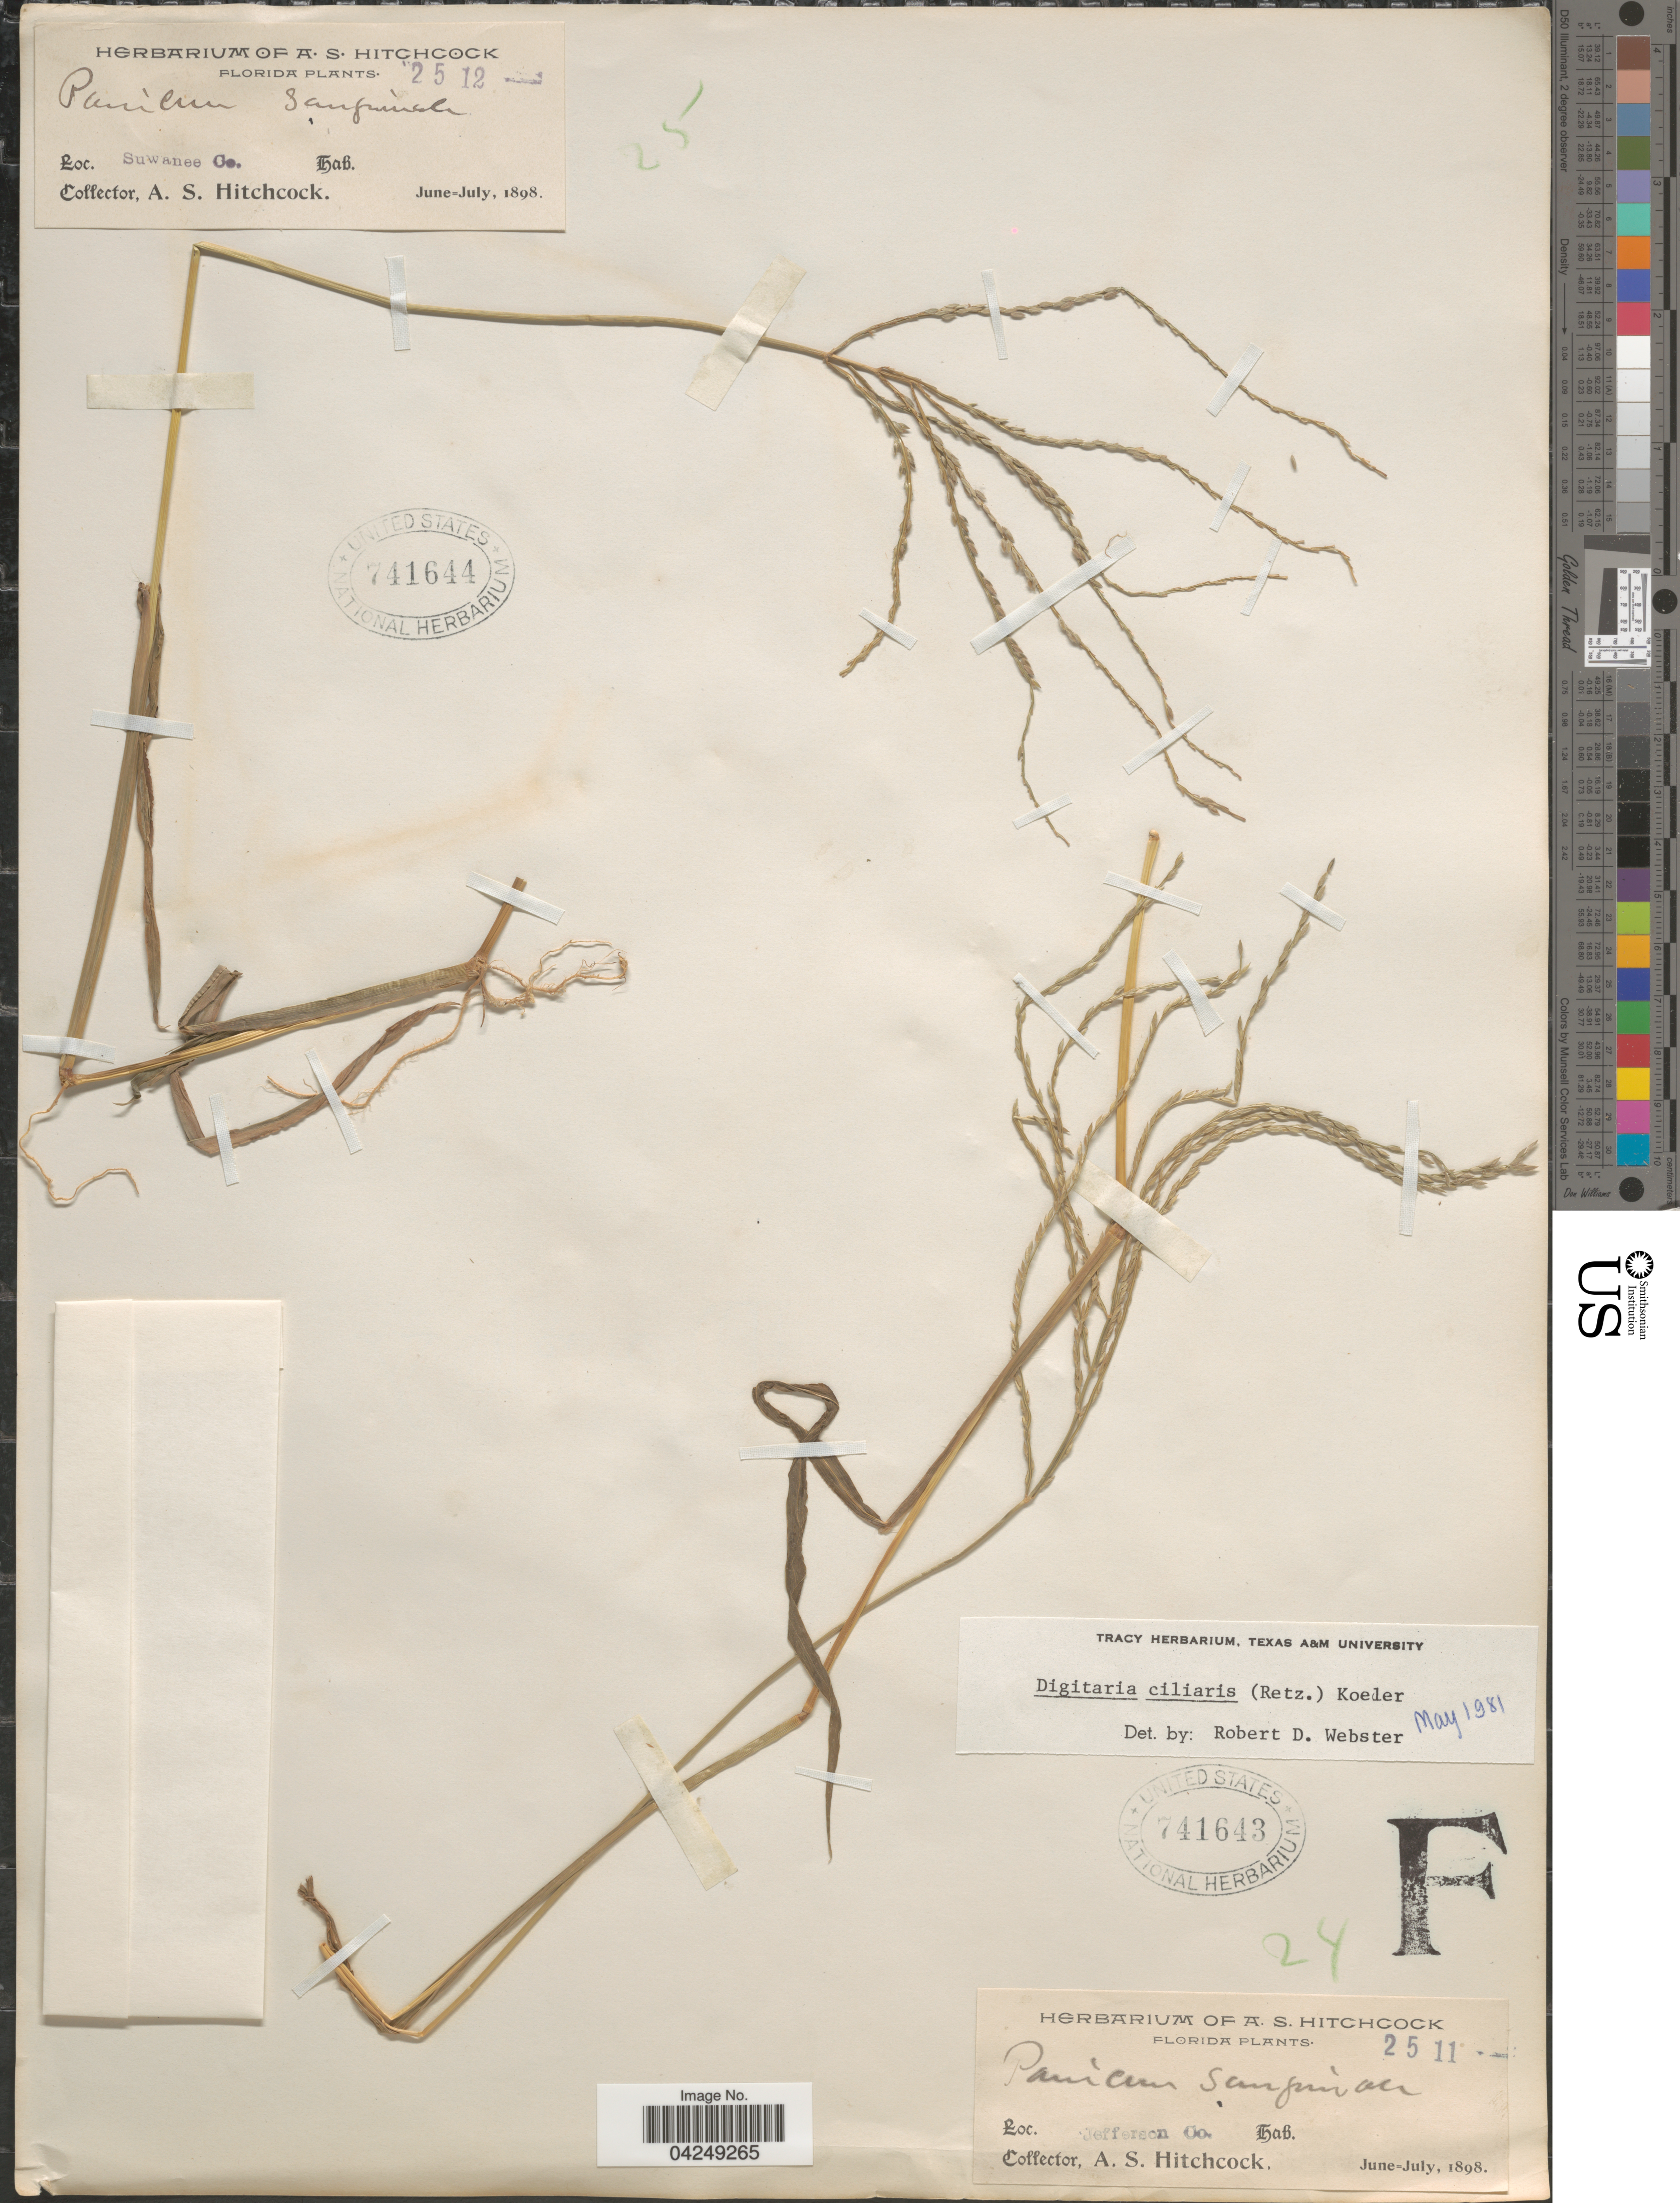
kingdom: Plantae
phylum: Tracheophyta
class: Liliopsida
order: Poales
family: Poaceae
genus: Digitaria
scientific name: Digitaria ciliaris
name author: (Retz.) Koeler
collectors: A. S. Hitchcock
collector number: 2511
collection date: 1898-06/1898-07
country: United States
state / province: Florida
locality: Jefferson Co.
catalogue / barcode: US 741643-2